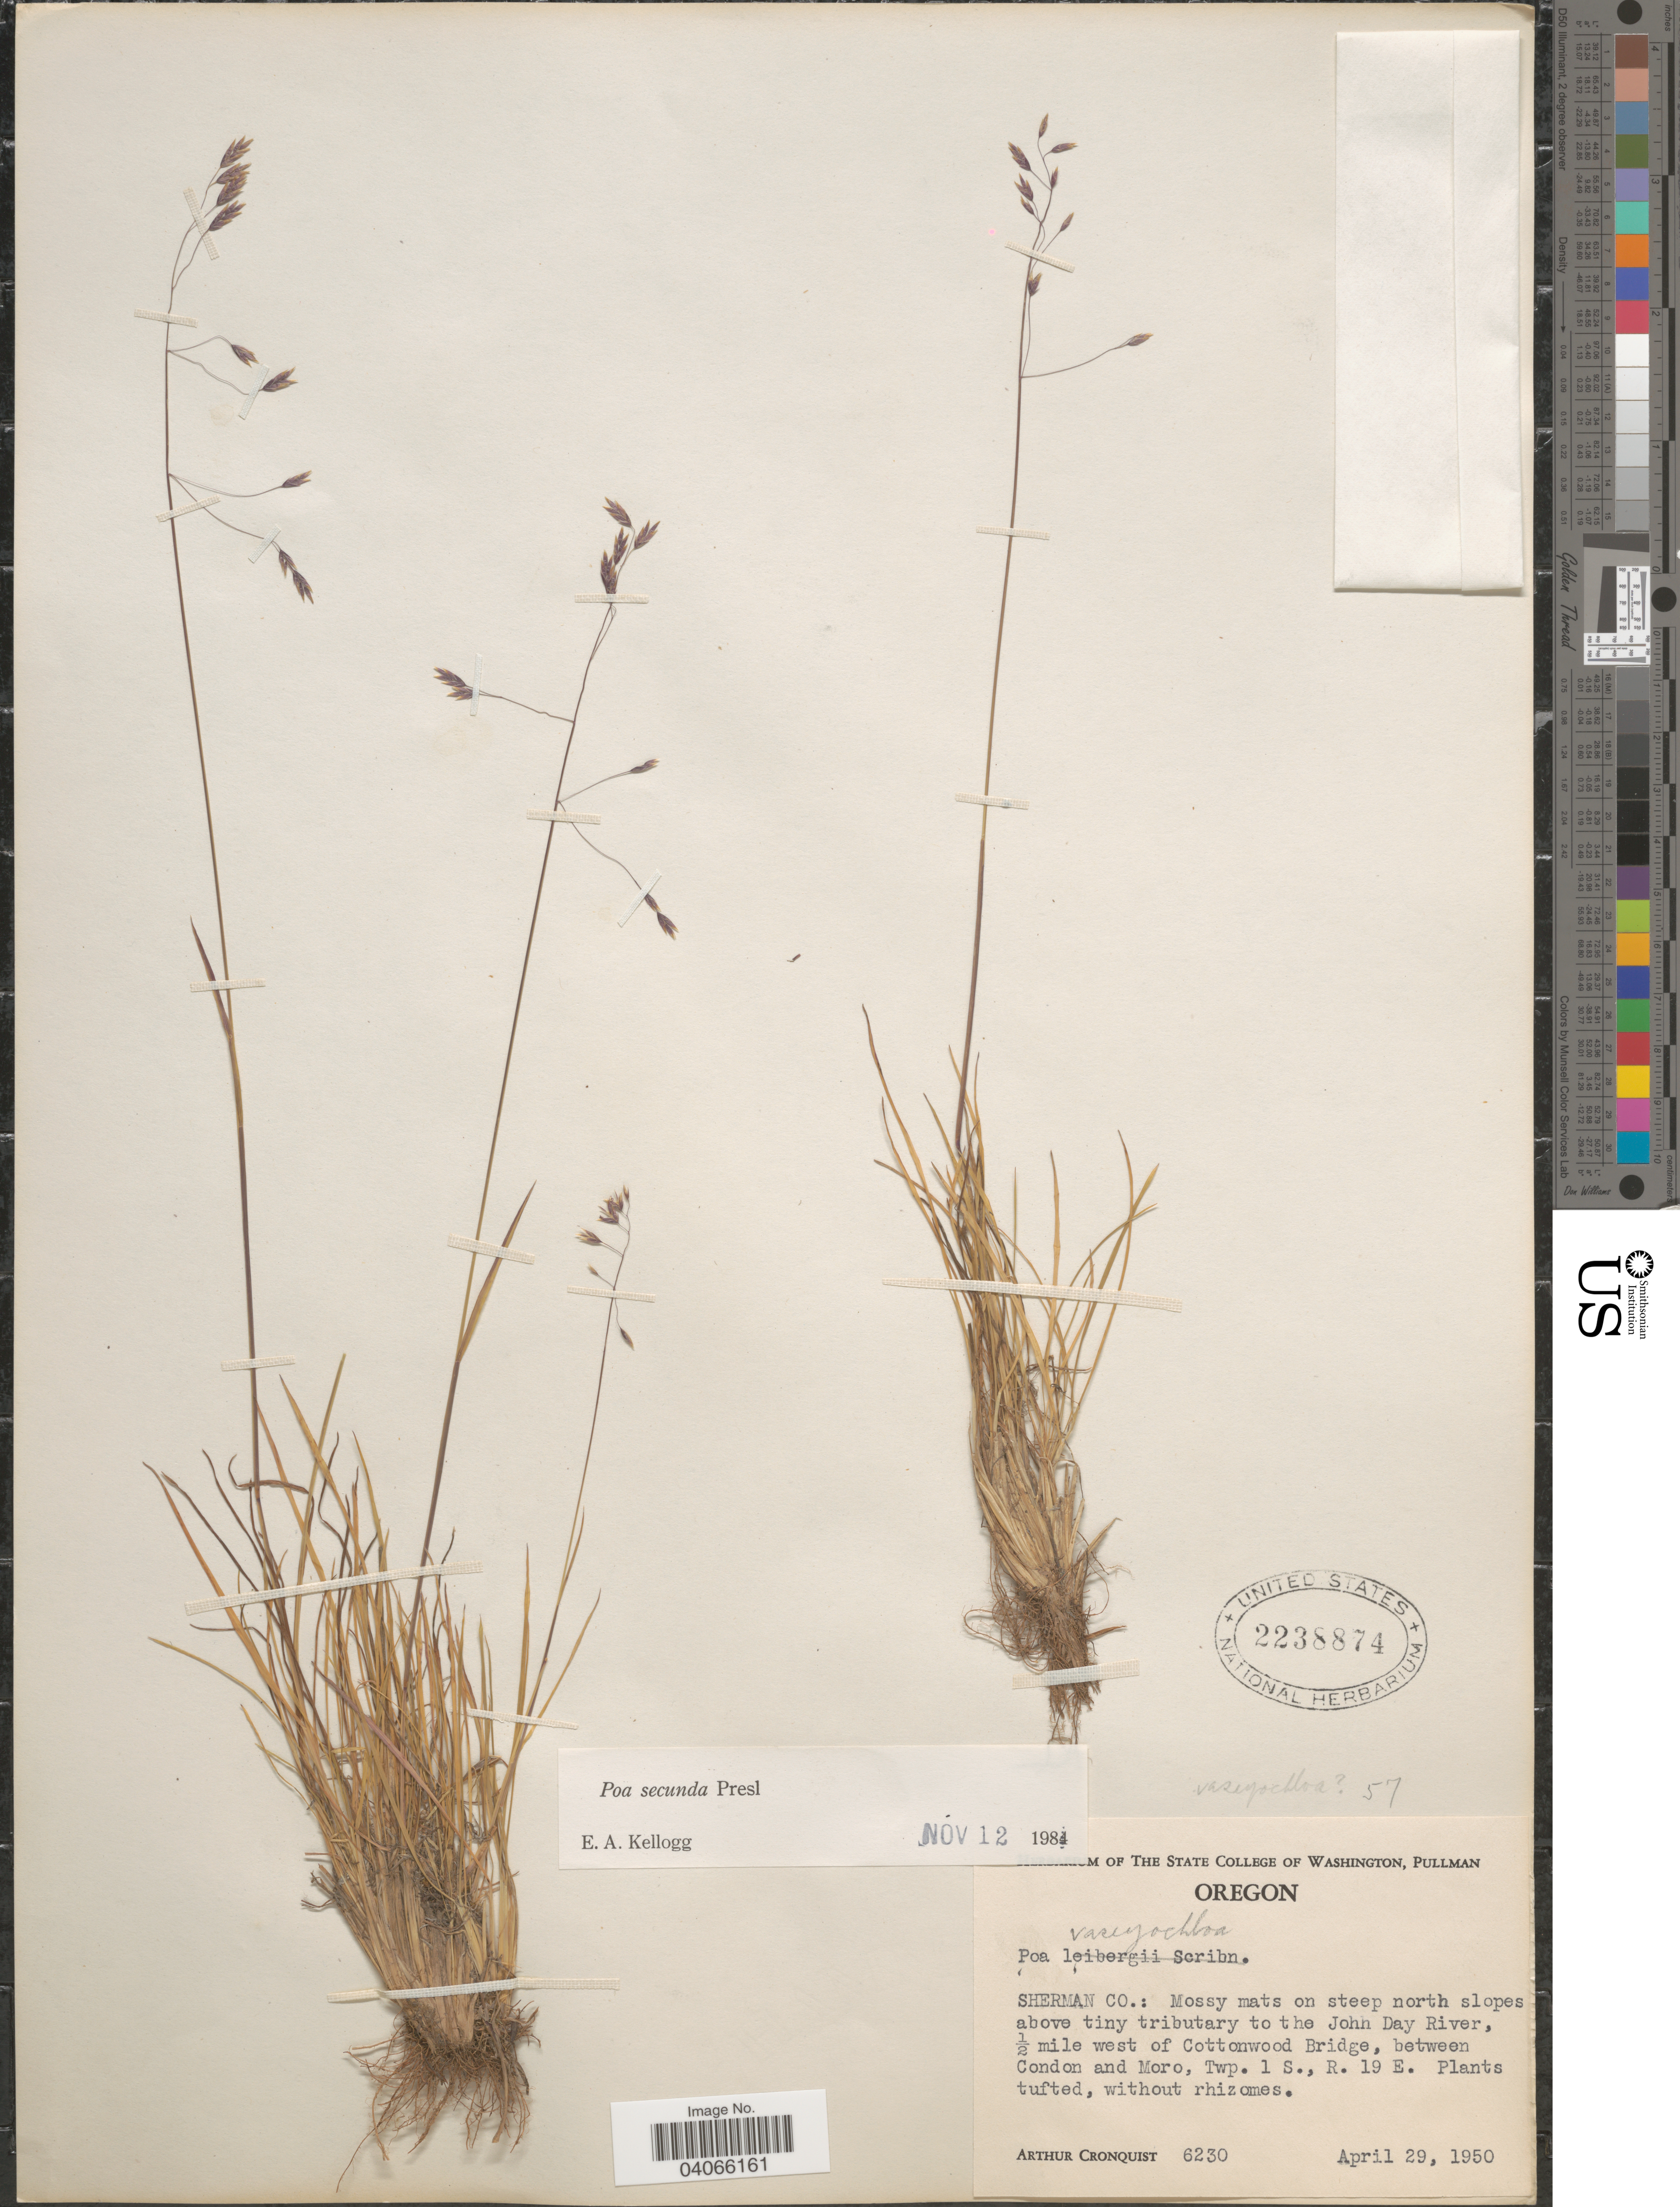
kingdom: Plantae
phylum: Tracheophyta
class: Liliopsida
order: Poales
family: Poaceae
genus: Poa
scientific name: Poa secunda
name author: J. Presl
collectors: A. J. Cronquist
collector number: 6230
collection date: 1950-04-29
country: United States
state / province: Oregon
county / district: Sherman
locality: Sherman Co.: Mossy mats on steep north slopes above tiny tributary to the John Day River, ½ mile west of Cottonwood Bridge, between Condon and Moro, Twp. 1 S., R. 19 E.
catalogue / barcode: US 2238874